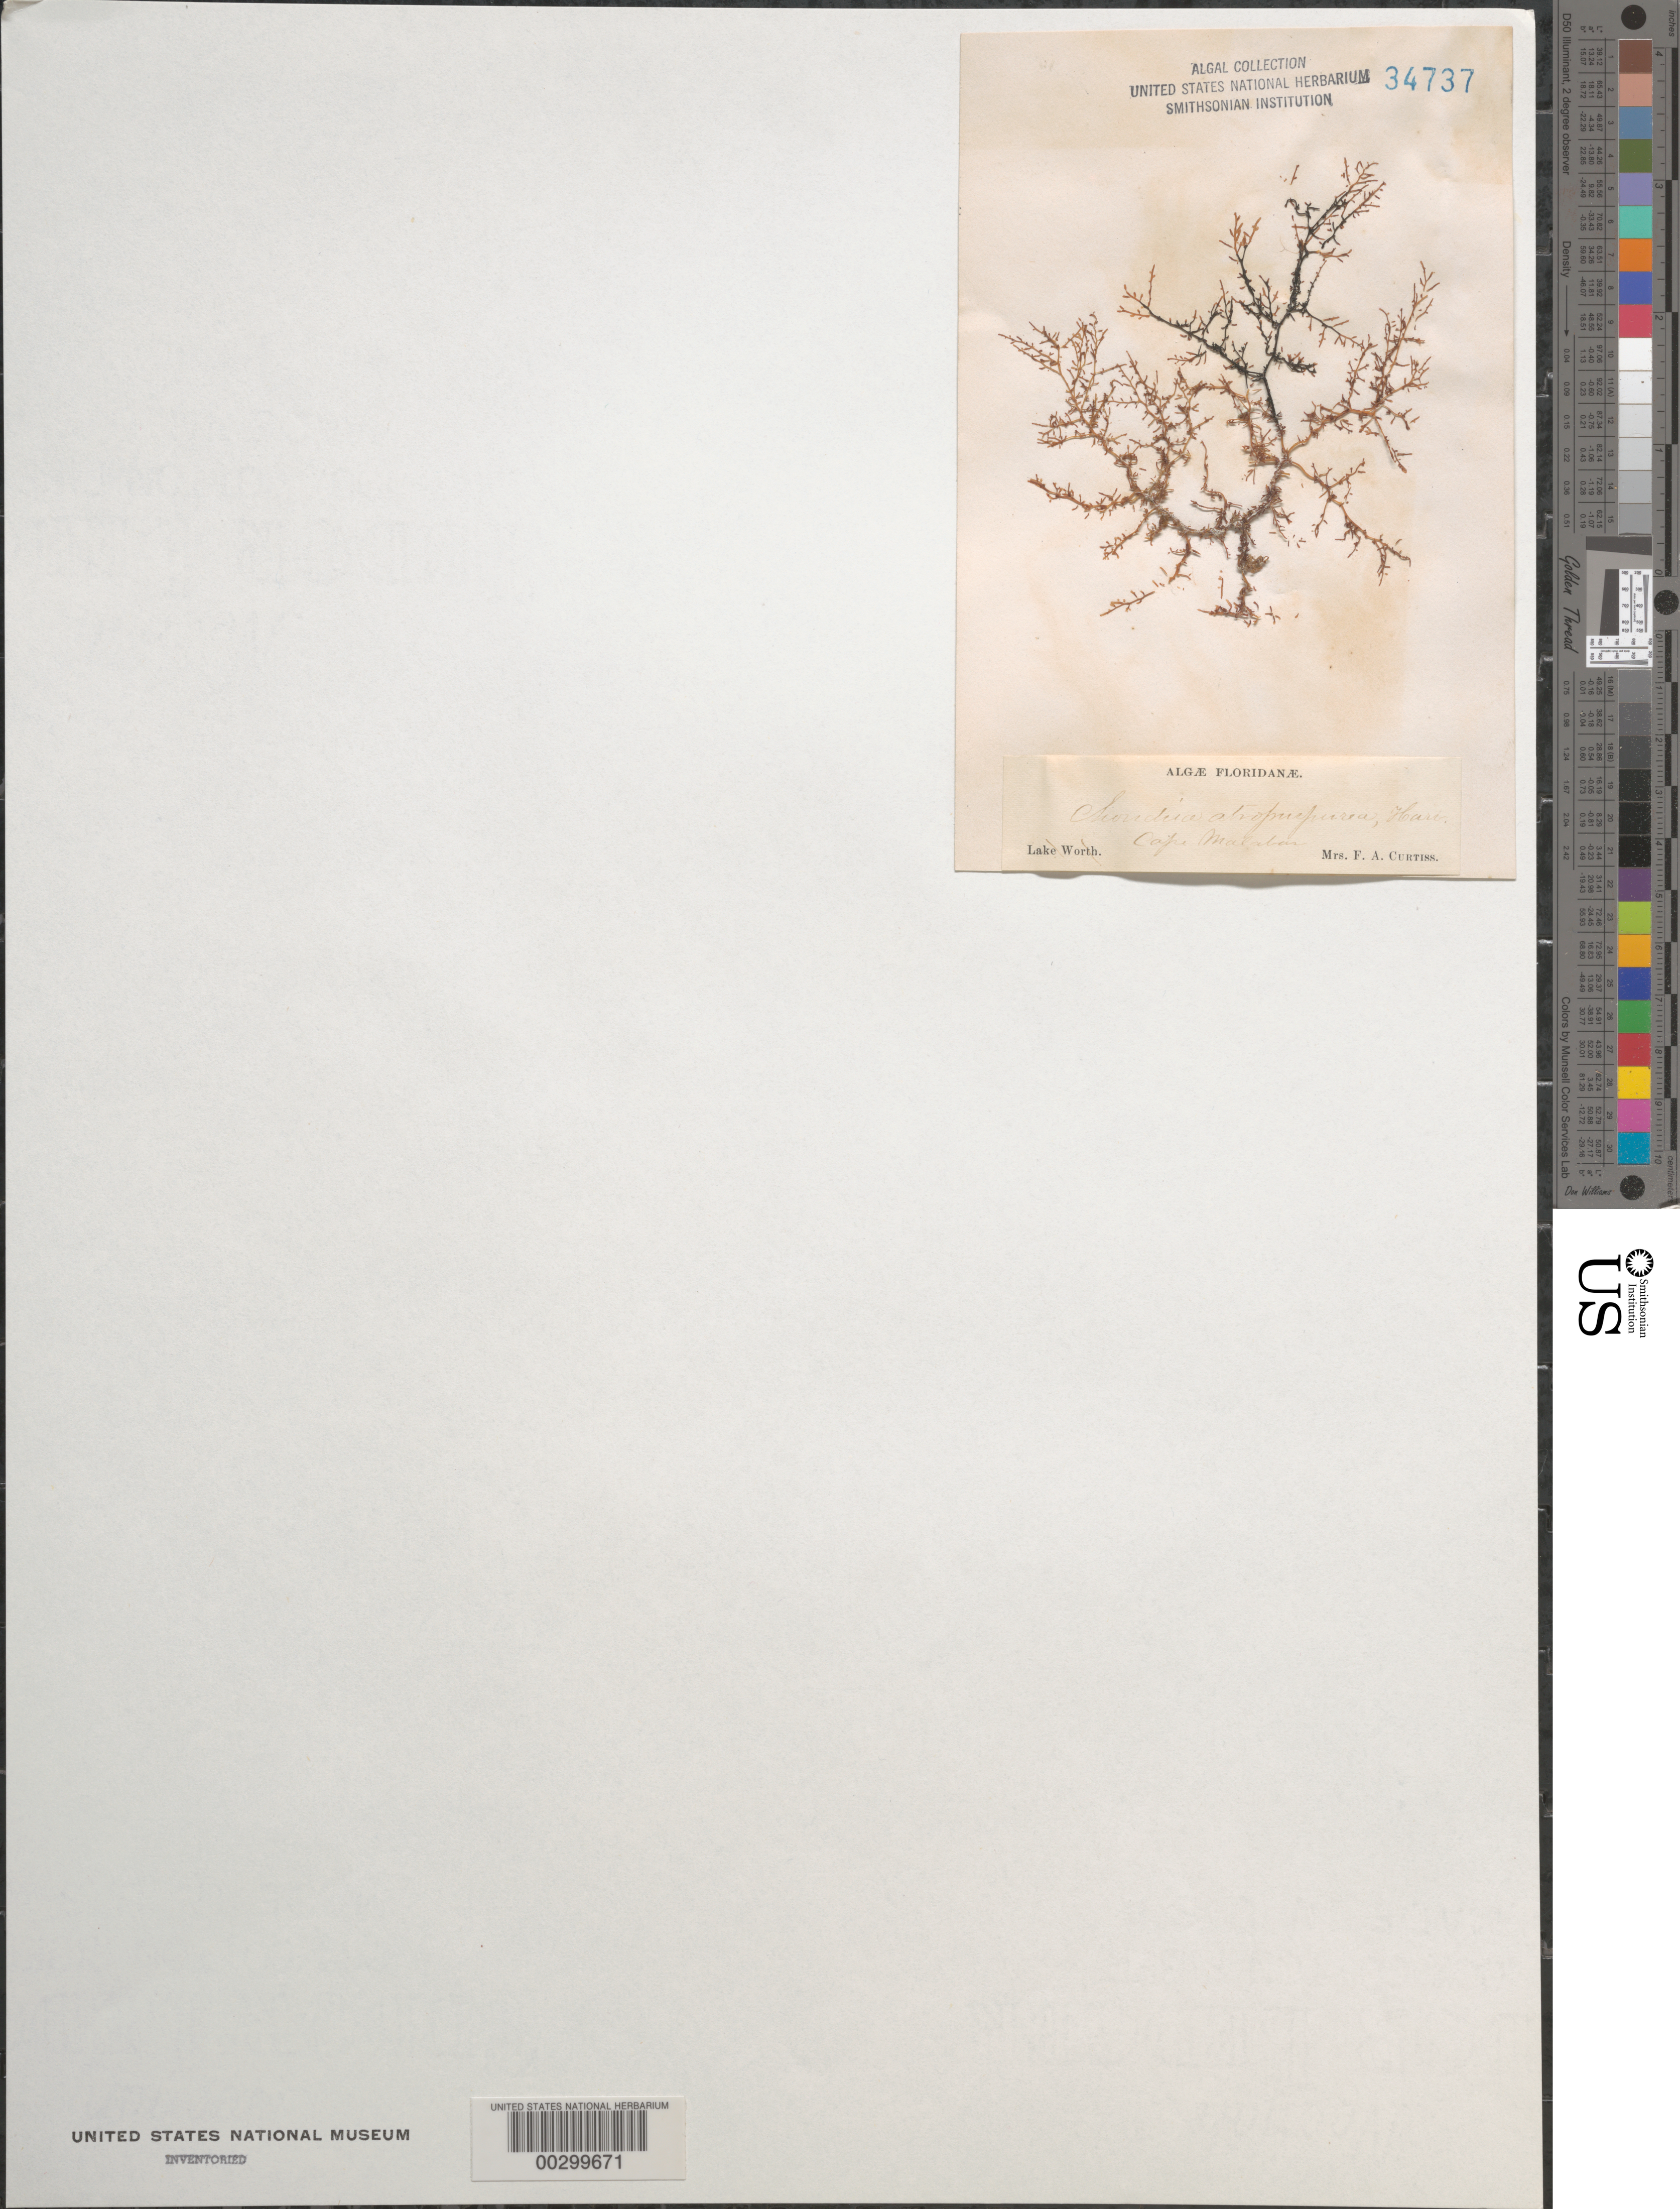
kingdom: Plantae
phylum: Rhodophyta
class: Florideophyceae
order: Ceramiales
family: Rhodomelaceae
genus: Chondria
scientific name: Chondria atropurpurea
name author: Harv.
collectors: F. A. Curtiss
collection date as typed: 18--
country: United States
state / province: Florida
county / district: Brevard County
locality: Cape Malabar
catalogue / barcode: US 34737